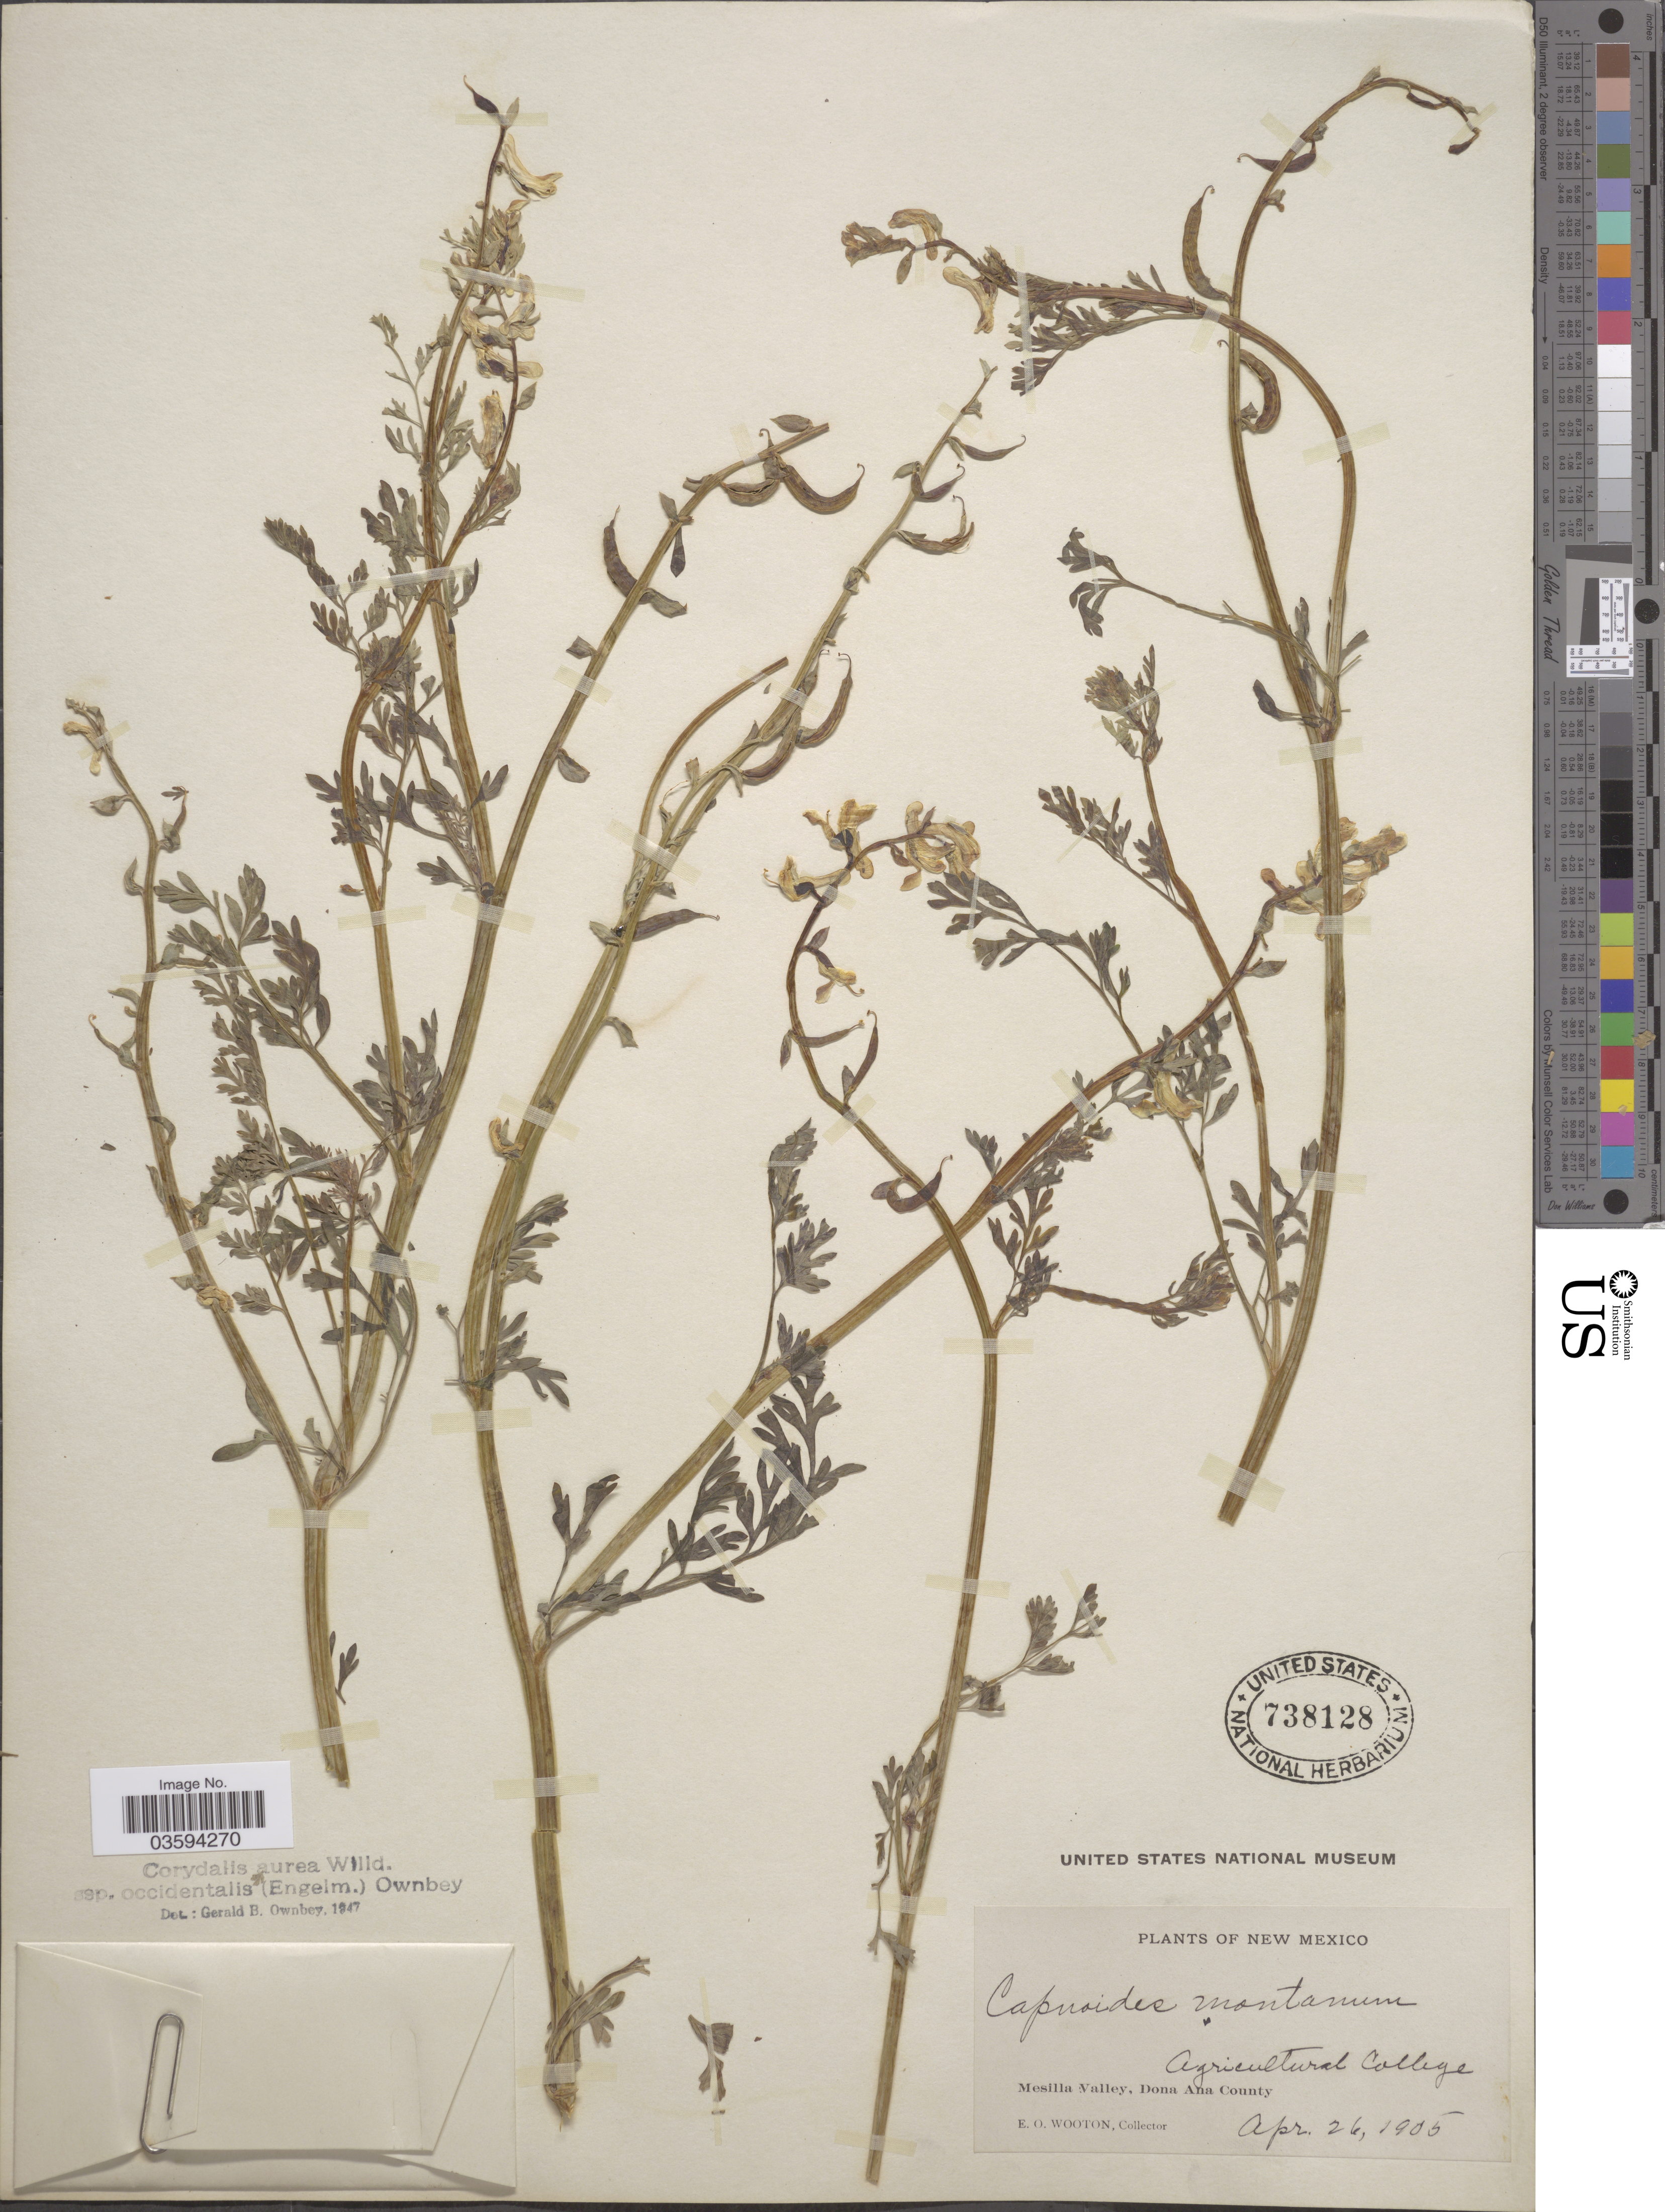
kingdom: Plantae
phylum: Tracheophyta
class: Magnoliopsida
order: Ranunculales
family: Papaveraceae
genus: Corydalis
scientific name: Corydalis aurea subsp. occidentalis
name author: Willd.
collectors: E. O. Wooton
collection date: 1905-04-26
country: United States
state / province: New Mexico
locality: Agricultural College, Mesilla Valley, Dona Ana County.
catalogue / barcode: US 738128